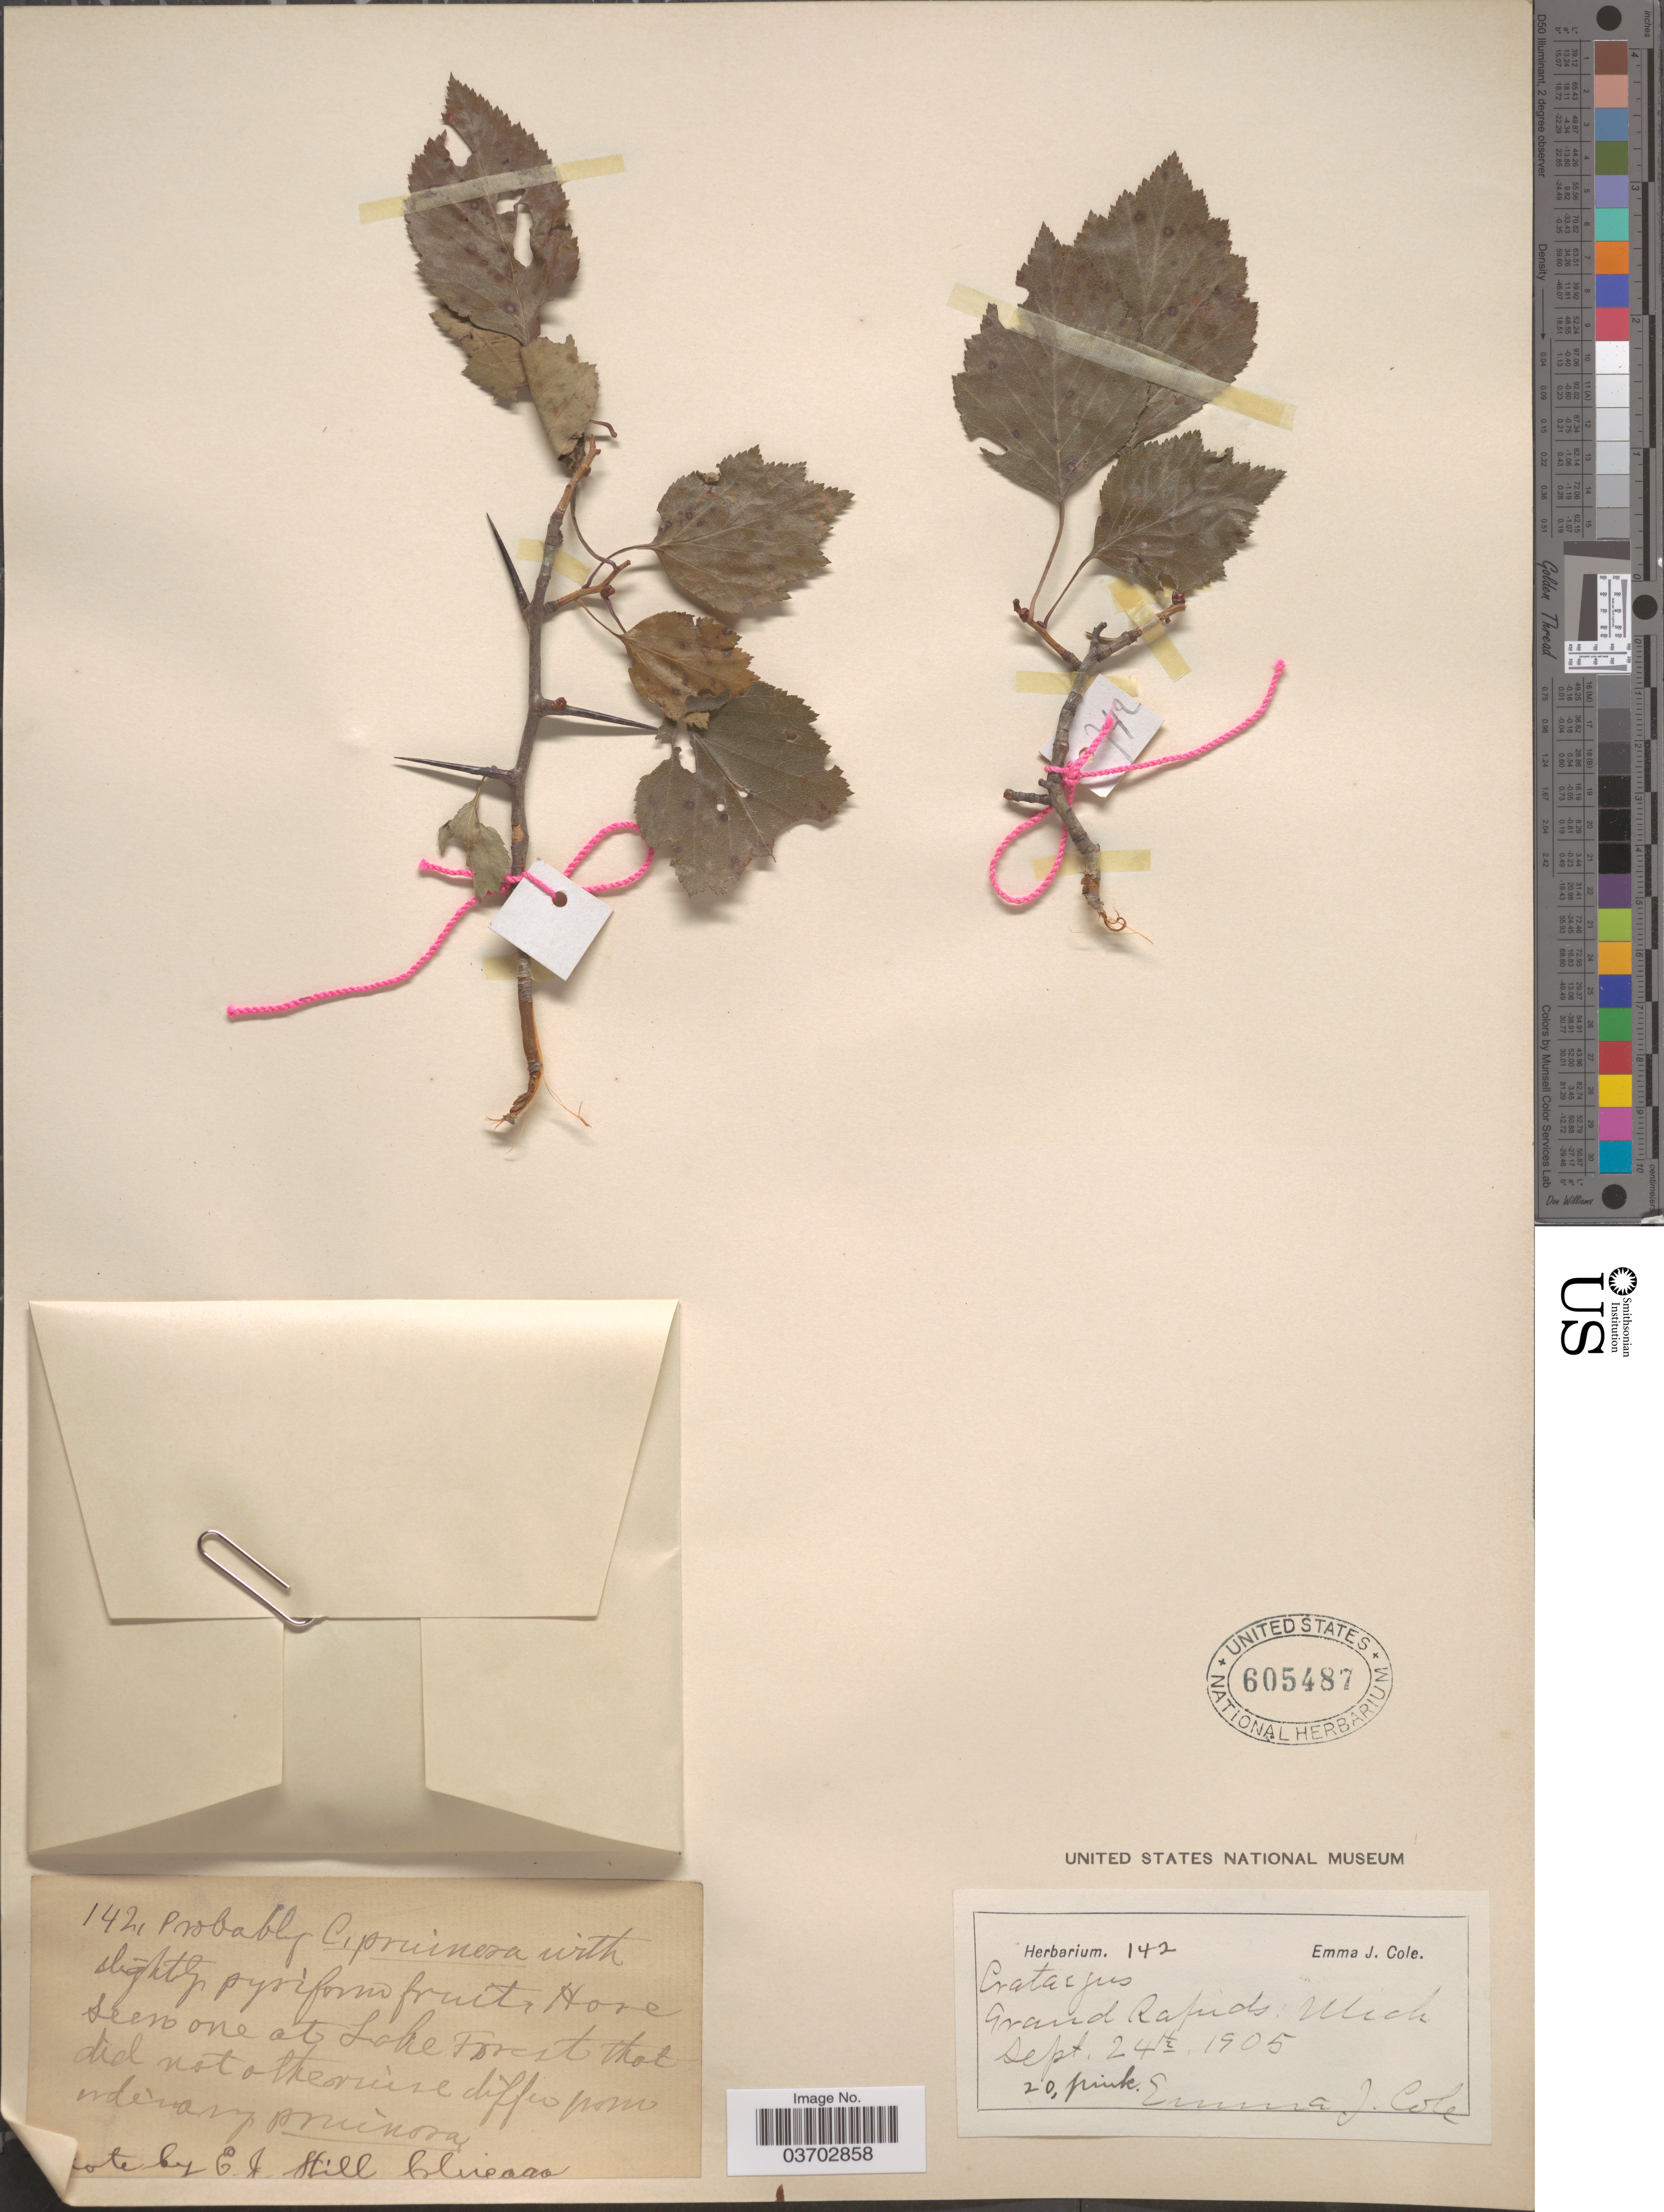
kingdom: Plantae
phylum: Tracheophyta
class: Magnoliopsida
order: Rosales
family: Rosaceae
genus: Crataegus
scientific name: Crataegus sp.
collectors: E. Cole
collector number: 142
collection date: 1905-09-24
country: United States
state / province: Michigan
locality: Grand Rapids.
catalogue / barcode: US 605487